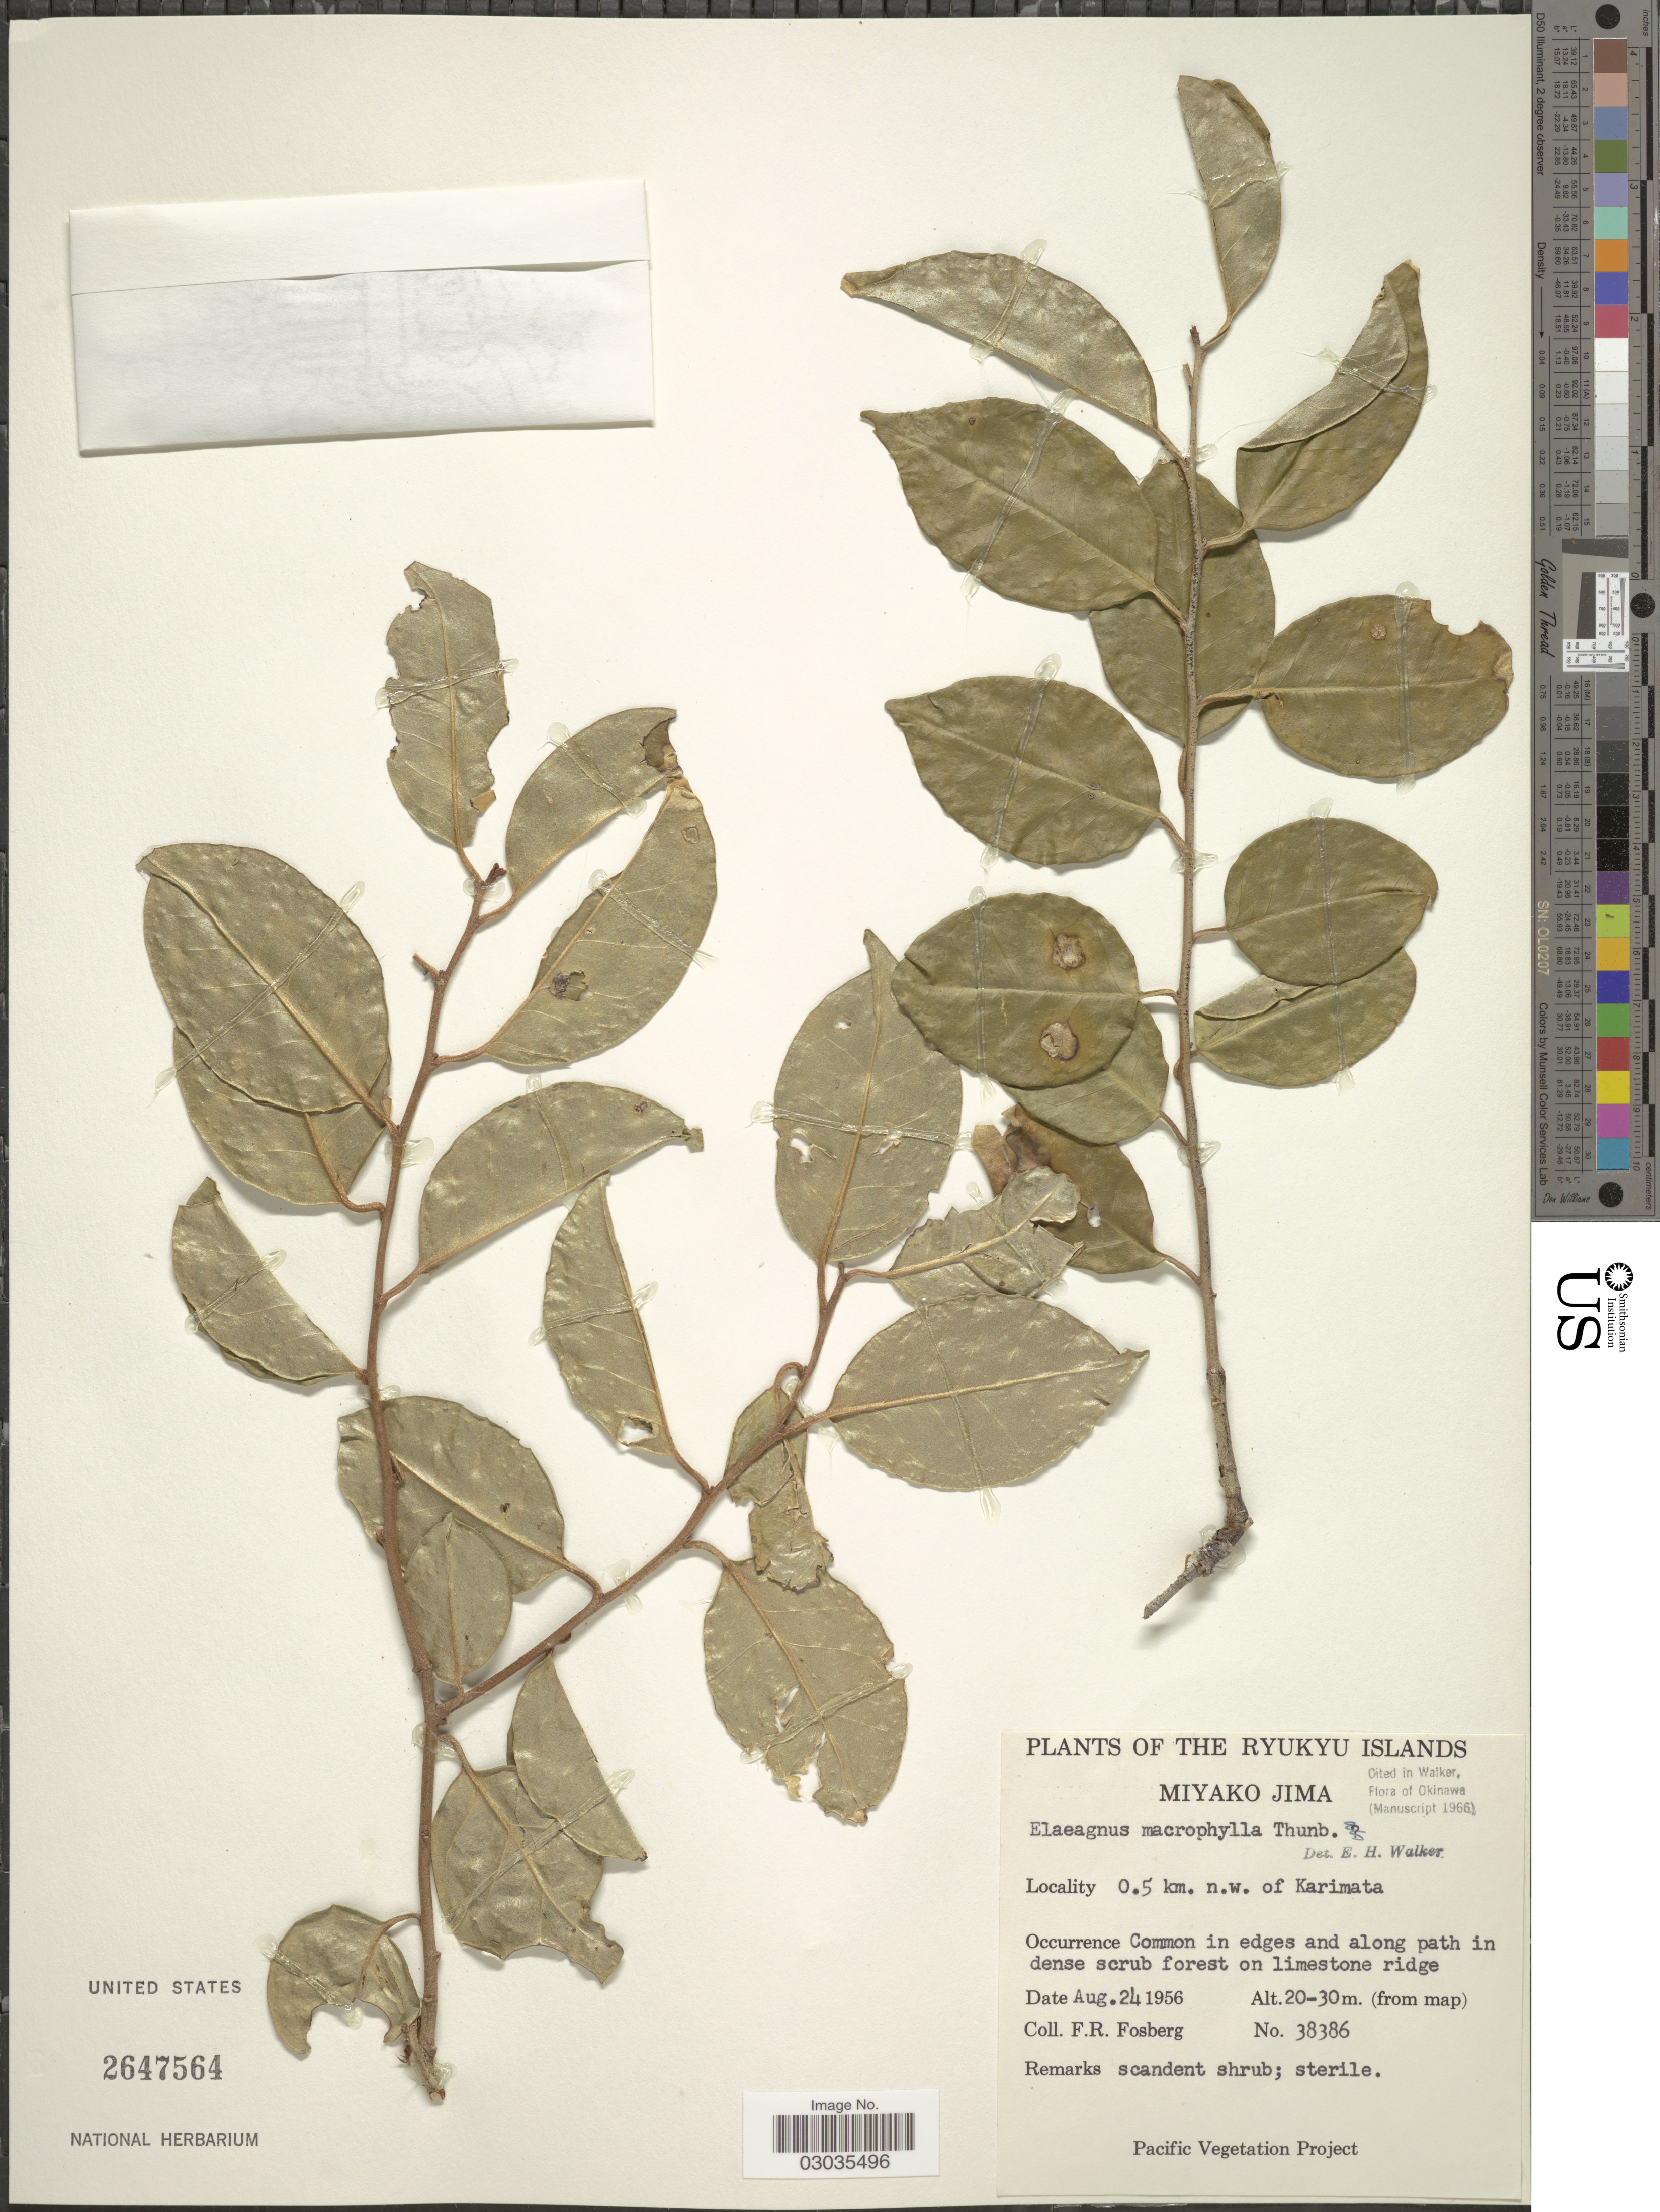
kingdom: Plantae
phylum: Tracheophyta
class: Magnoliopsida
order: Rosales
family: Elaeagnaceae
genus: Elaeagnus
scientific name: Elaeagnus macrophylla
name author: Thunb.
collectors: F. R. Fosberg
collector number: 38386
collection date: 1956-08-24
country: Japan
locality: The Ryukyu Islands, Miyako Jima. 0.5 km. n.w. of Karimata.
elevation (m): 20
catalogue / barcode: US 2647564